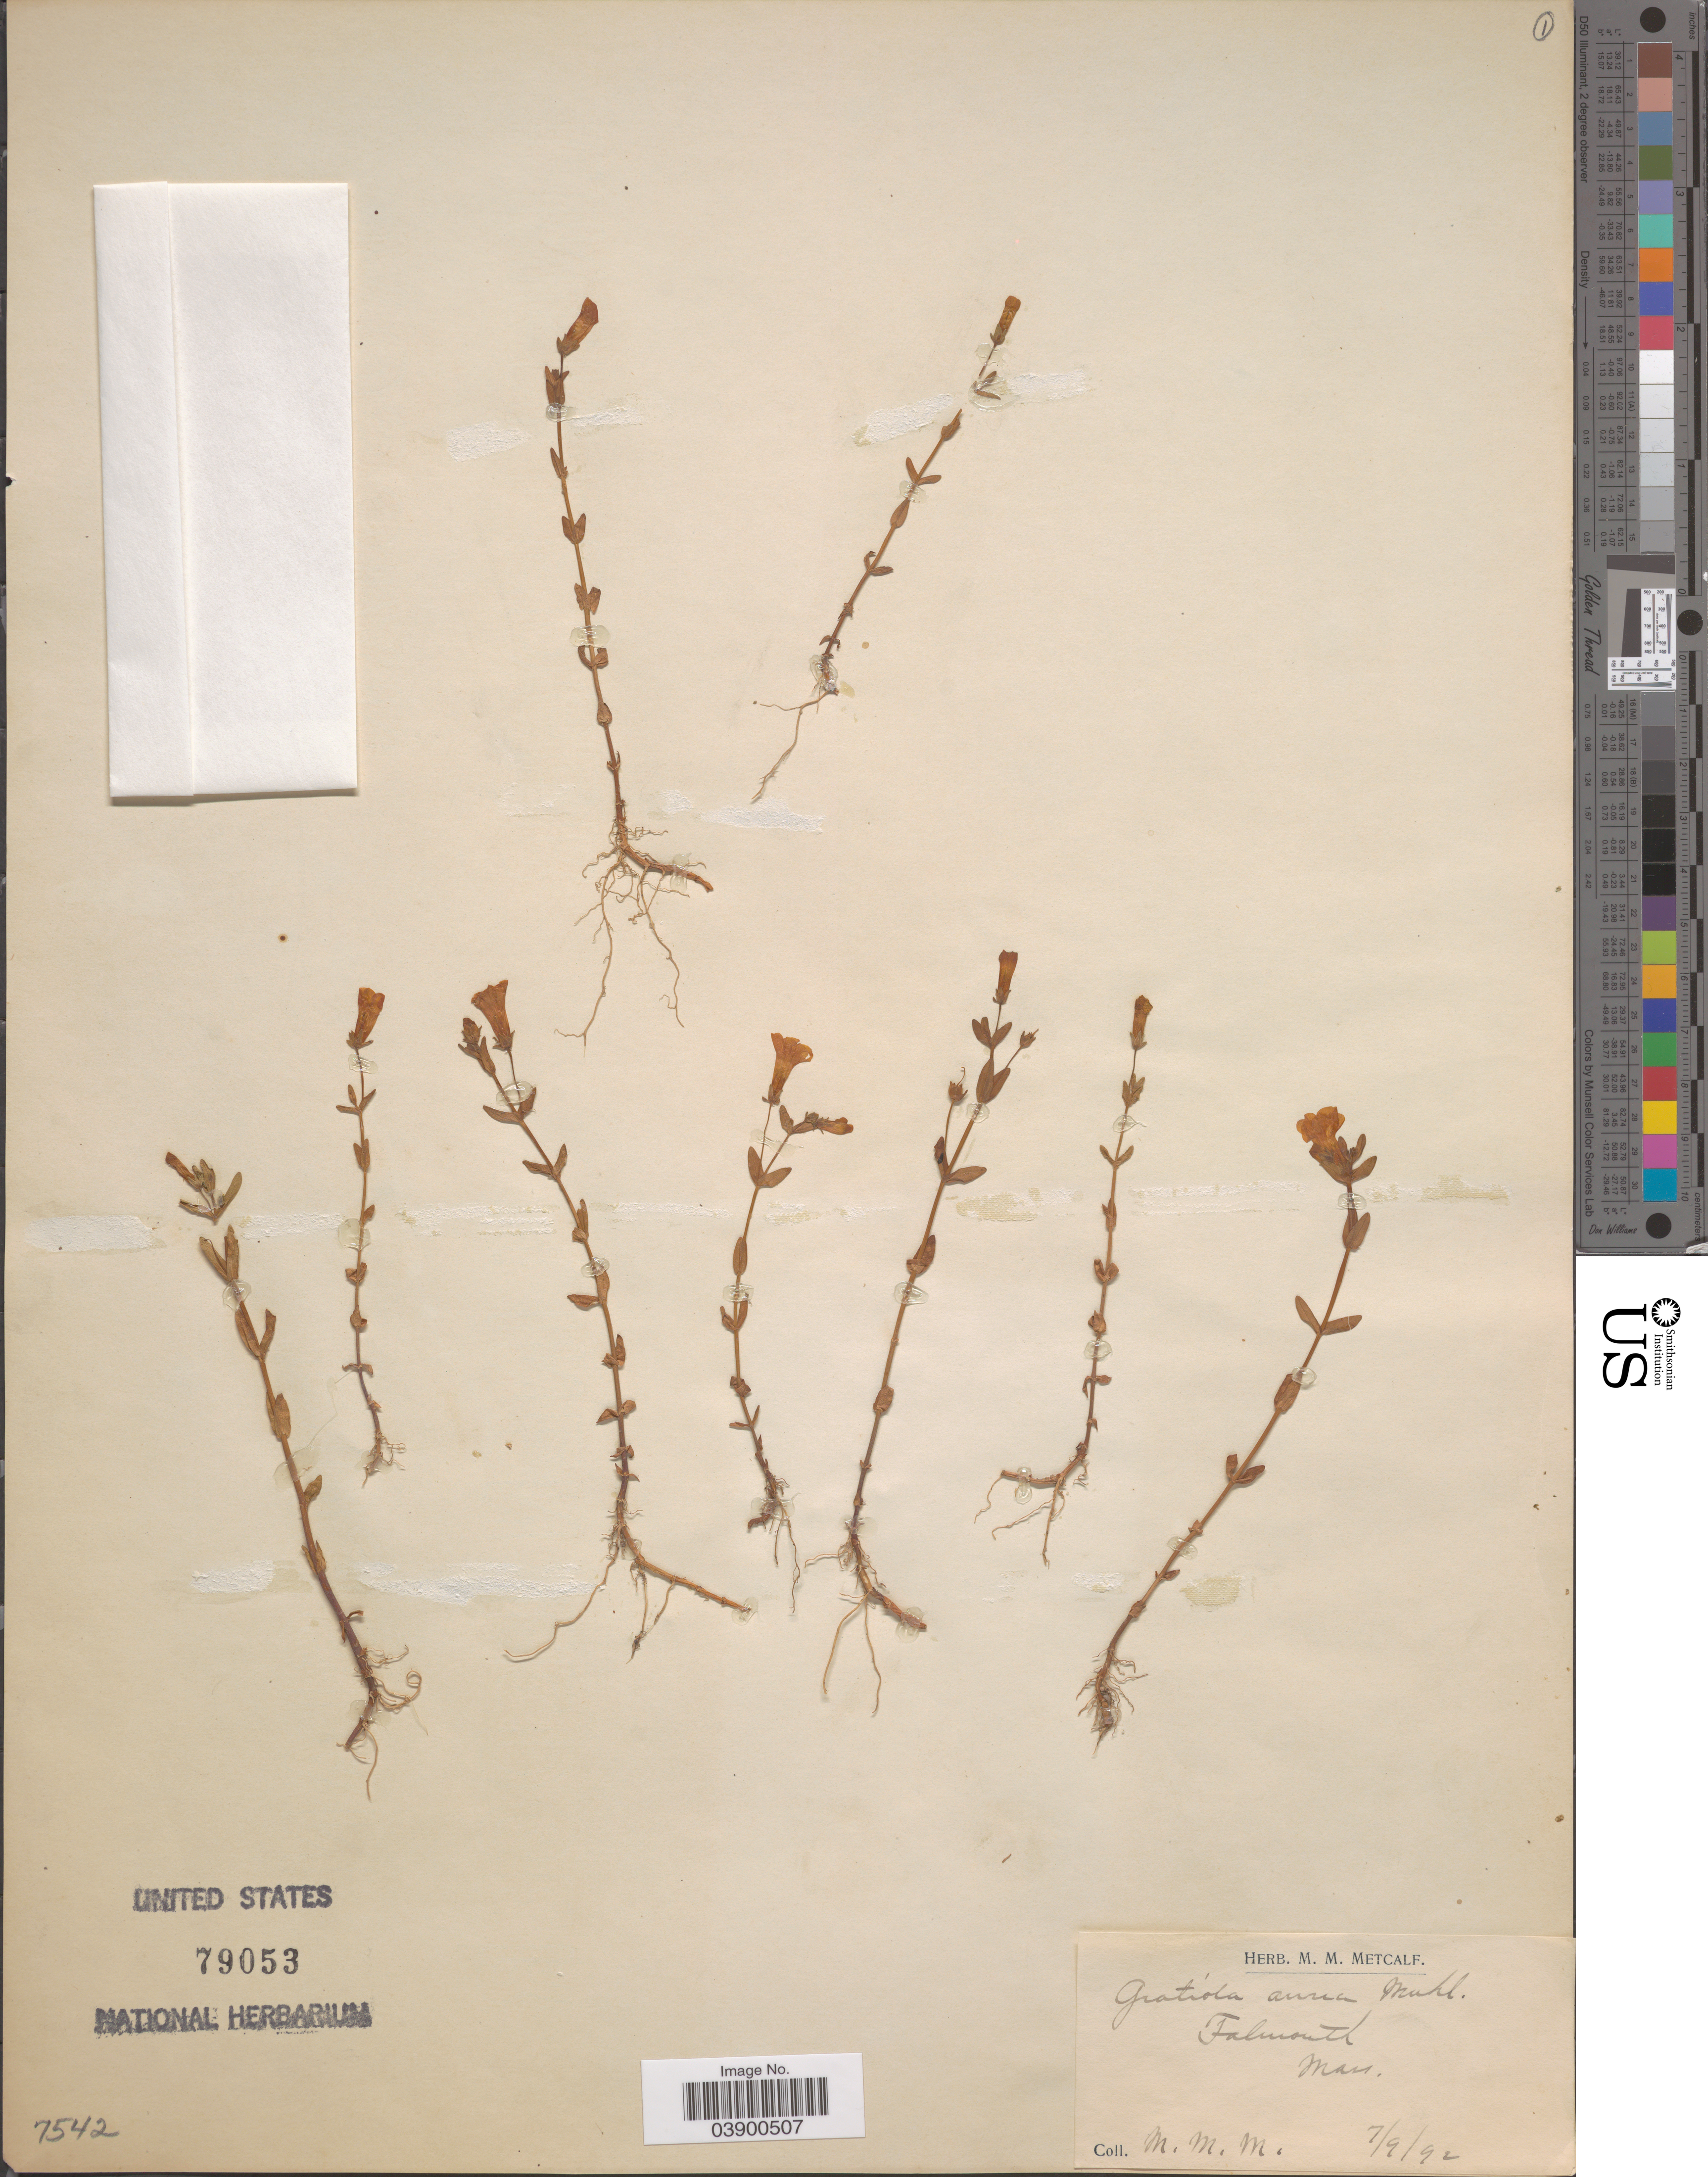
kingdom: Plantae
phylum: Tracheophyta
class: Magnoliopsida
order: Lamiales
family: Plantaginaceae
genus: Gratiola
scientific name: Gratiola aurea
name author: Pursh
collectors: M. Metcalf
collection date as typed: Transcribed d/m/y: 9/7/92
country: United States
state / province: Massachusetts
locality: Falmouth.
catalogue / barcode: US 79053